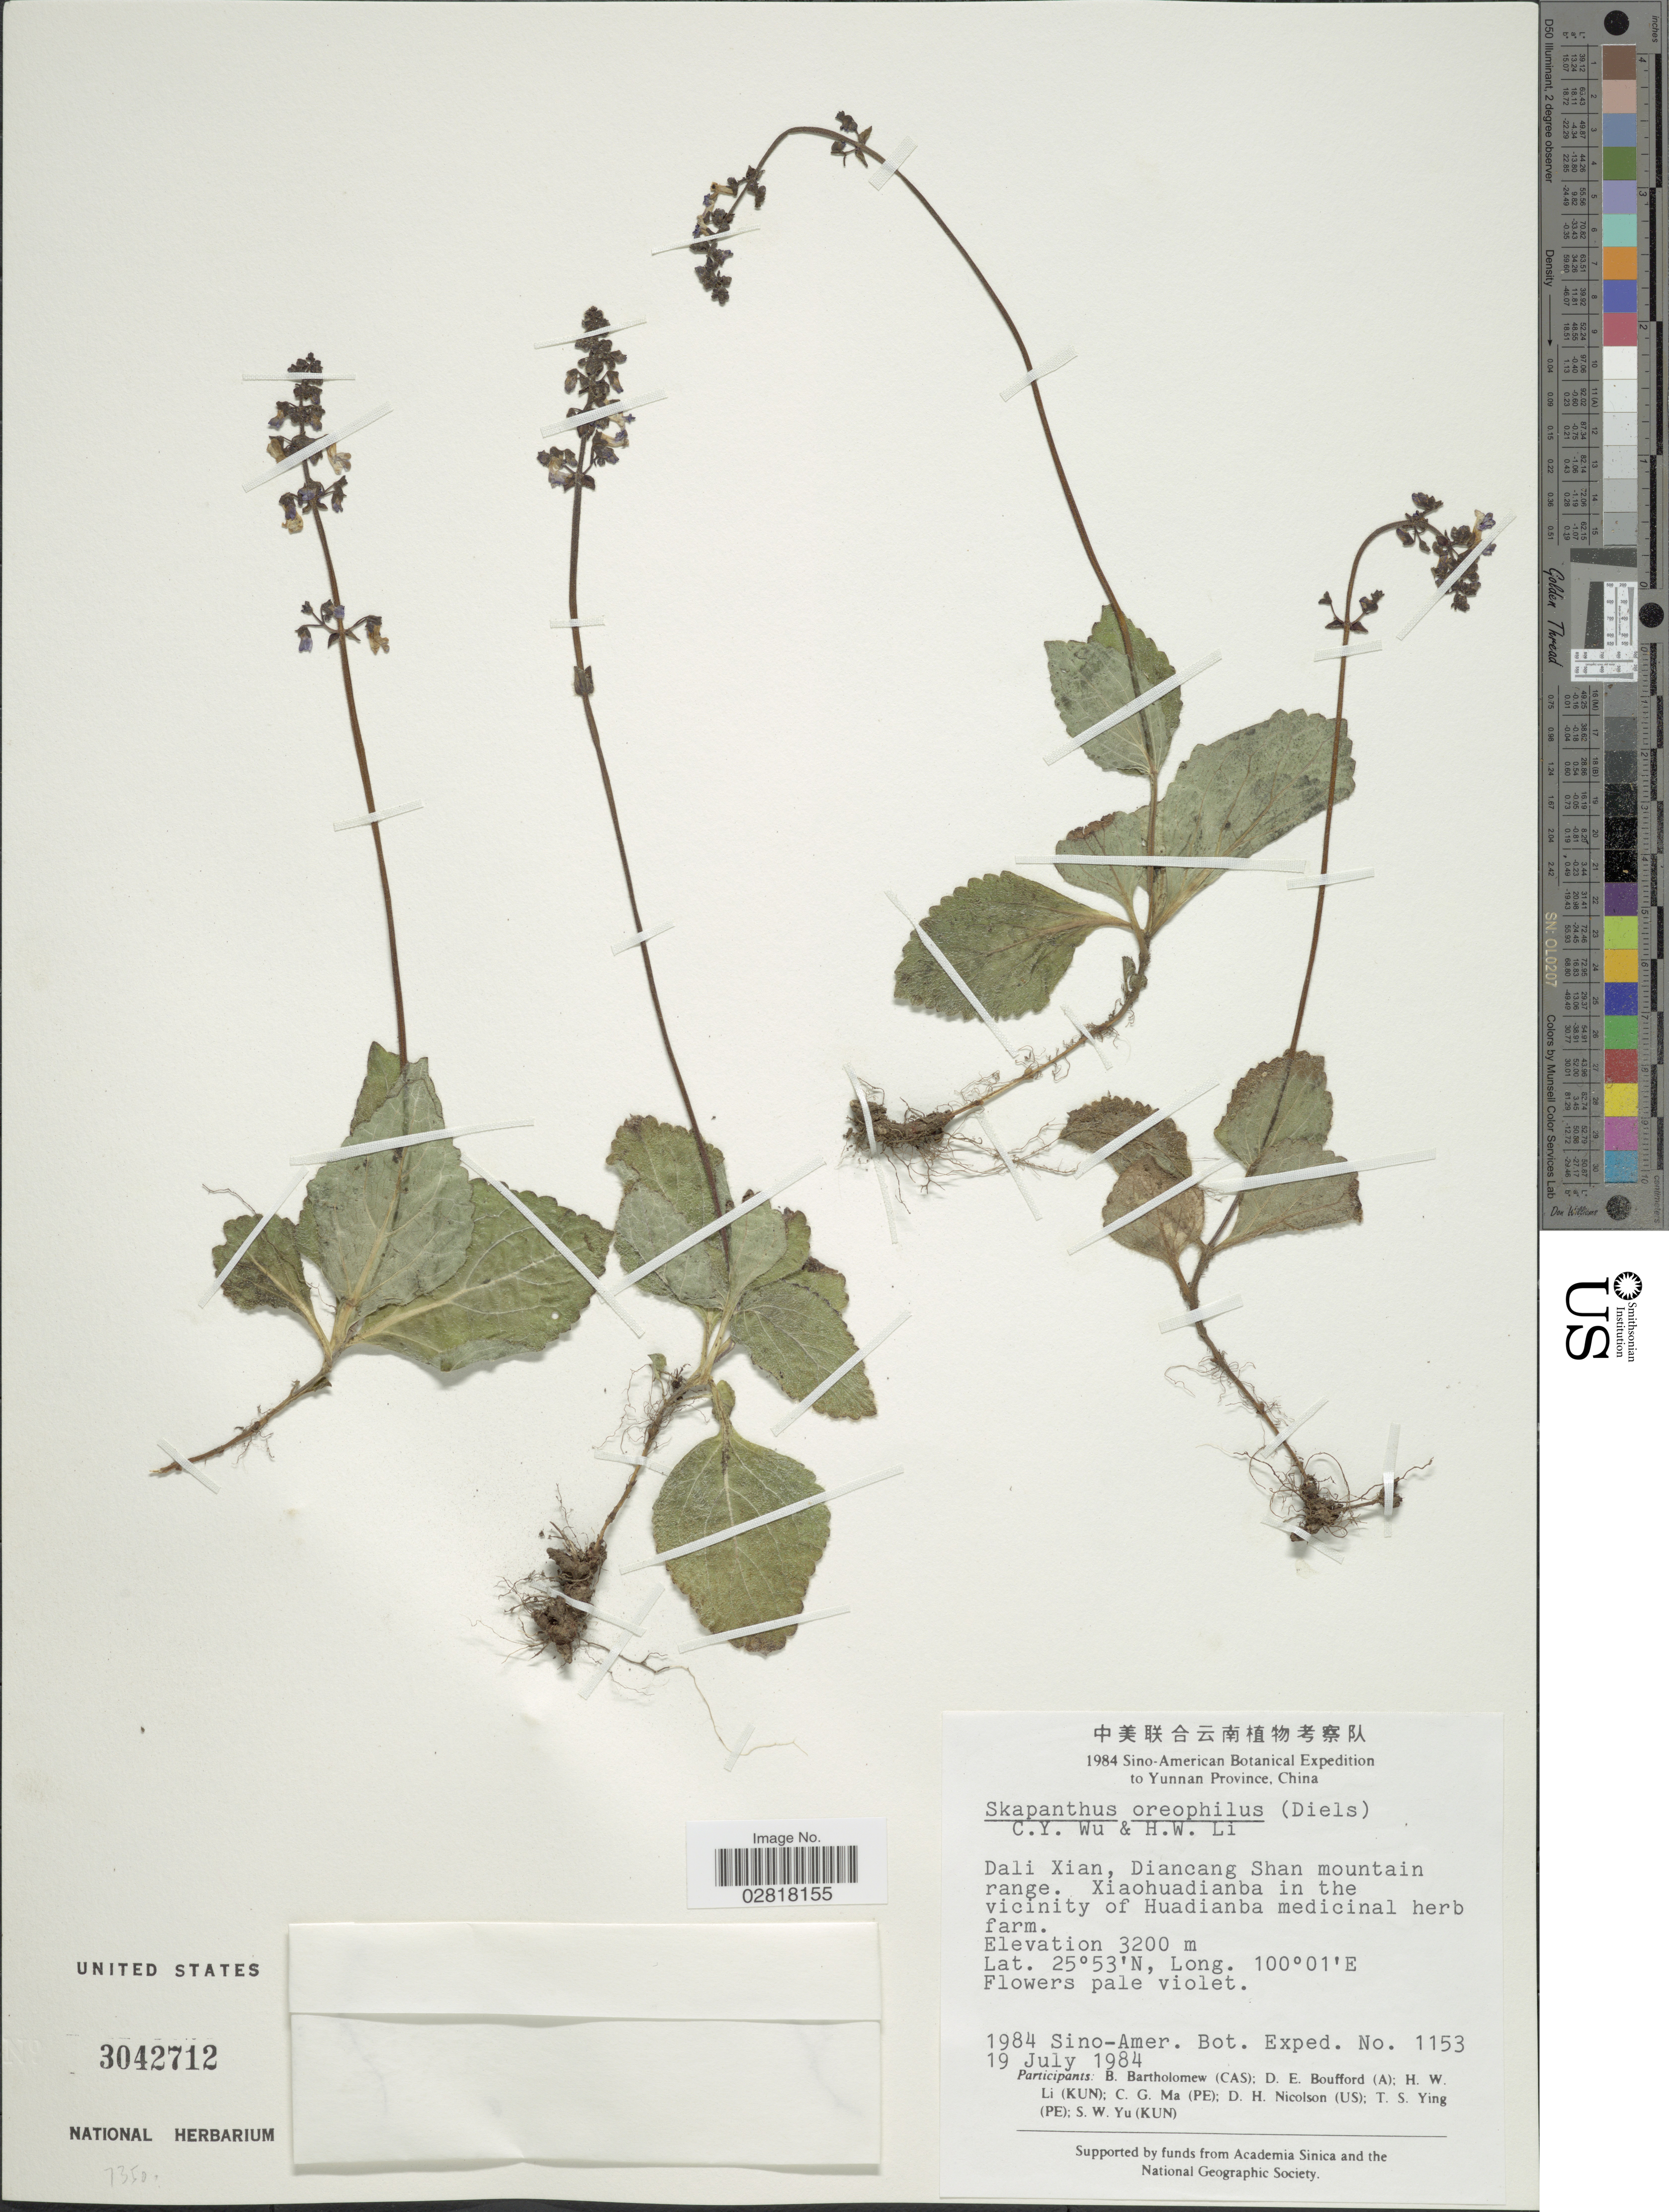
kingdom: Plantae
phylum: Tracheophyta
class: Magnoliopsida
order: Lamiales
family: Lamiaceae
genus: Plectranthus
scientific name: Plectranthus oreophilus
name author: Diels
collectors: Sino-Amer. Bot. Exped. 1984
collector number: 1153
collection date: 1984-07-19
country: China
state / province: Yunnan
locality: Dali Xian, Diancang Shan mountain range, Xiaohuadianba in the vicinity of Huadianba medicinal herb farm.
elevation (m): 3200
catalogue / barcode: US 3042712